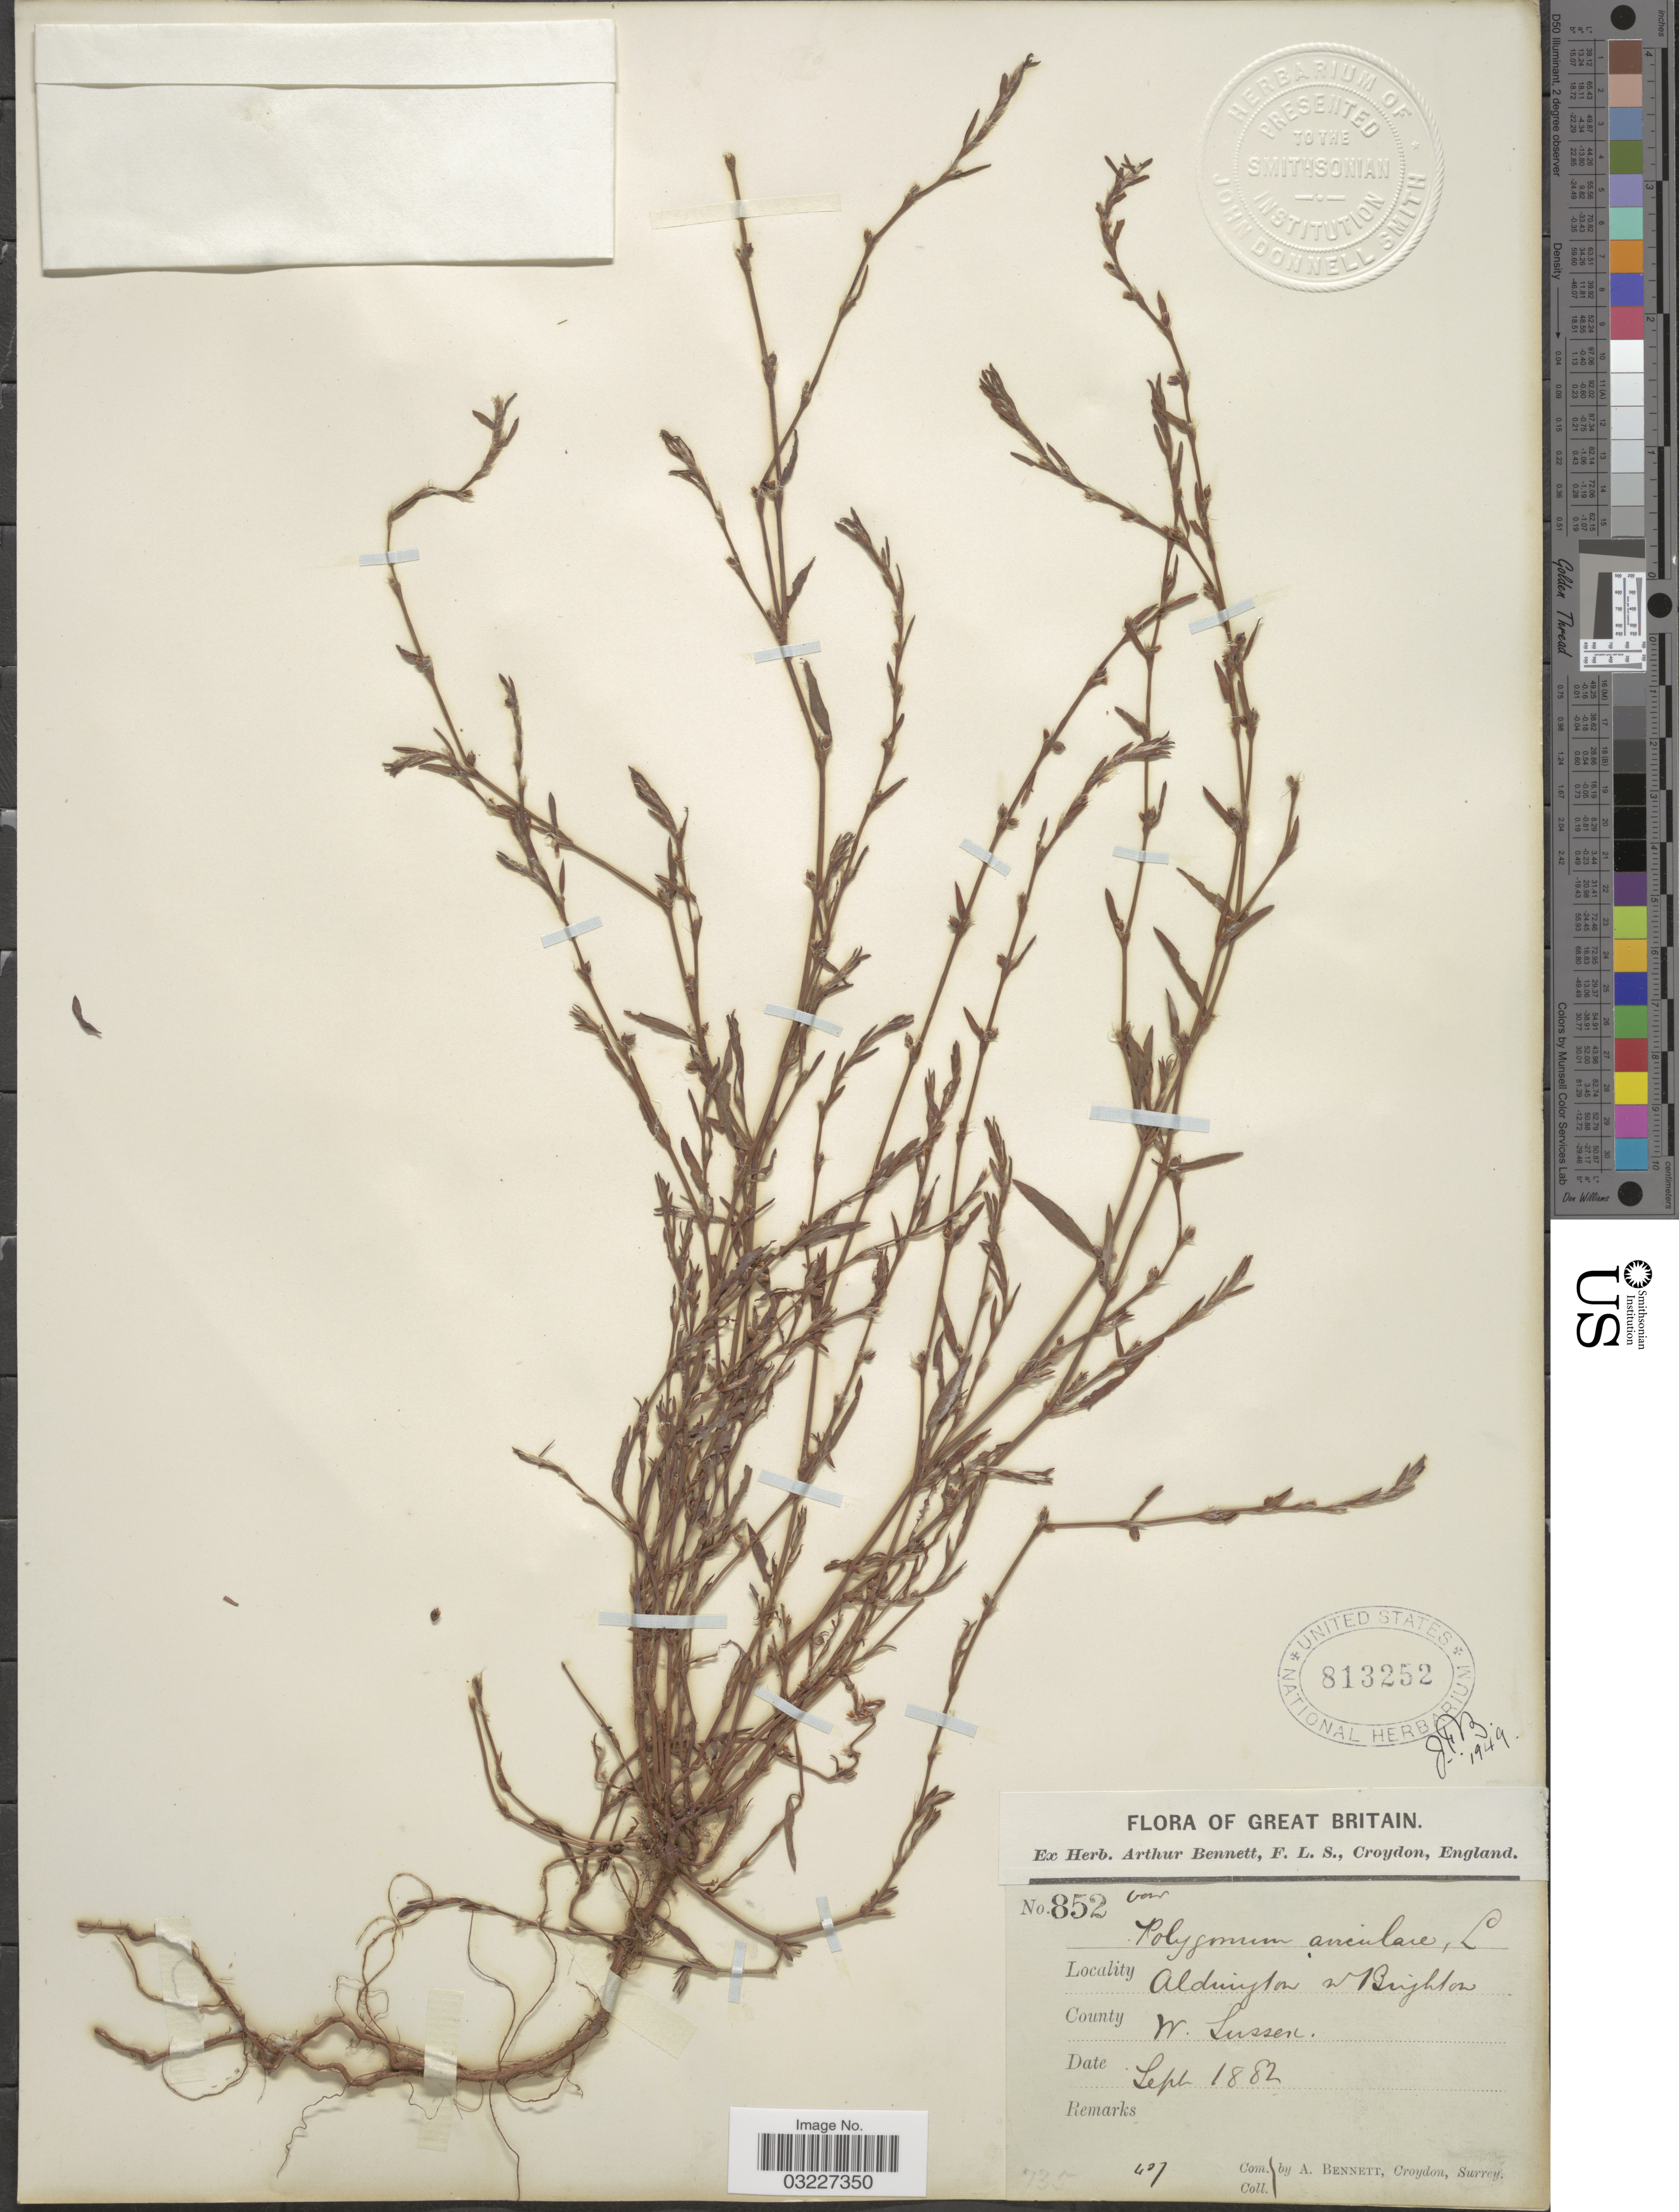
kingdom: Plantae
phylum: Tracheophyta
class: Magnoliopsida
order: Caryophyllales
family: Polygonaceae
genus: Polygonum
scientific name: Polygonum aviculare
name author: L.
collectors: A. Bennett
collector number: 852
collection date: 1882-09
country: United Kingdom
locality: Great Britain. Aldrington w. Brighton. County W. Sussex.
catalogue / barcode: US 813252